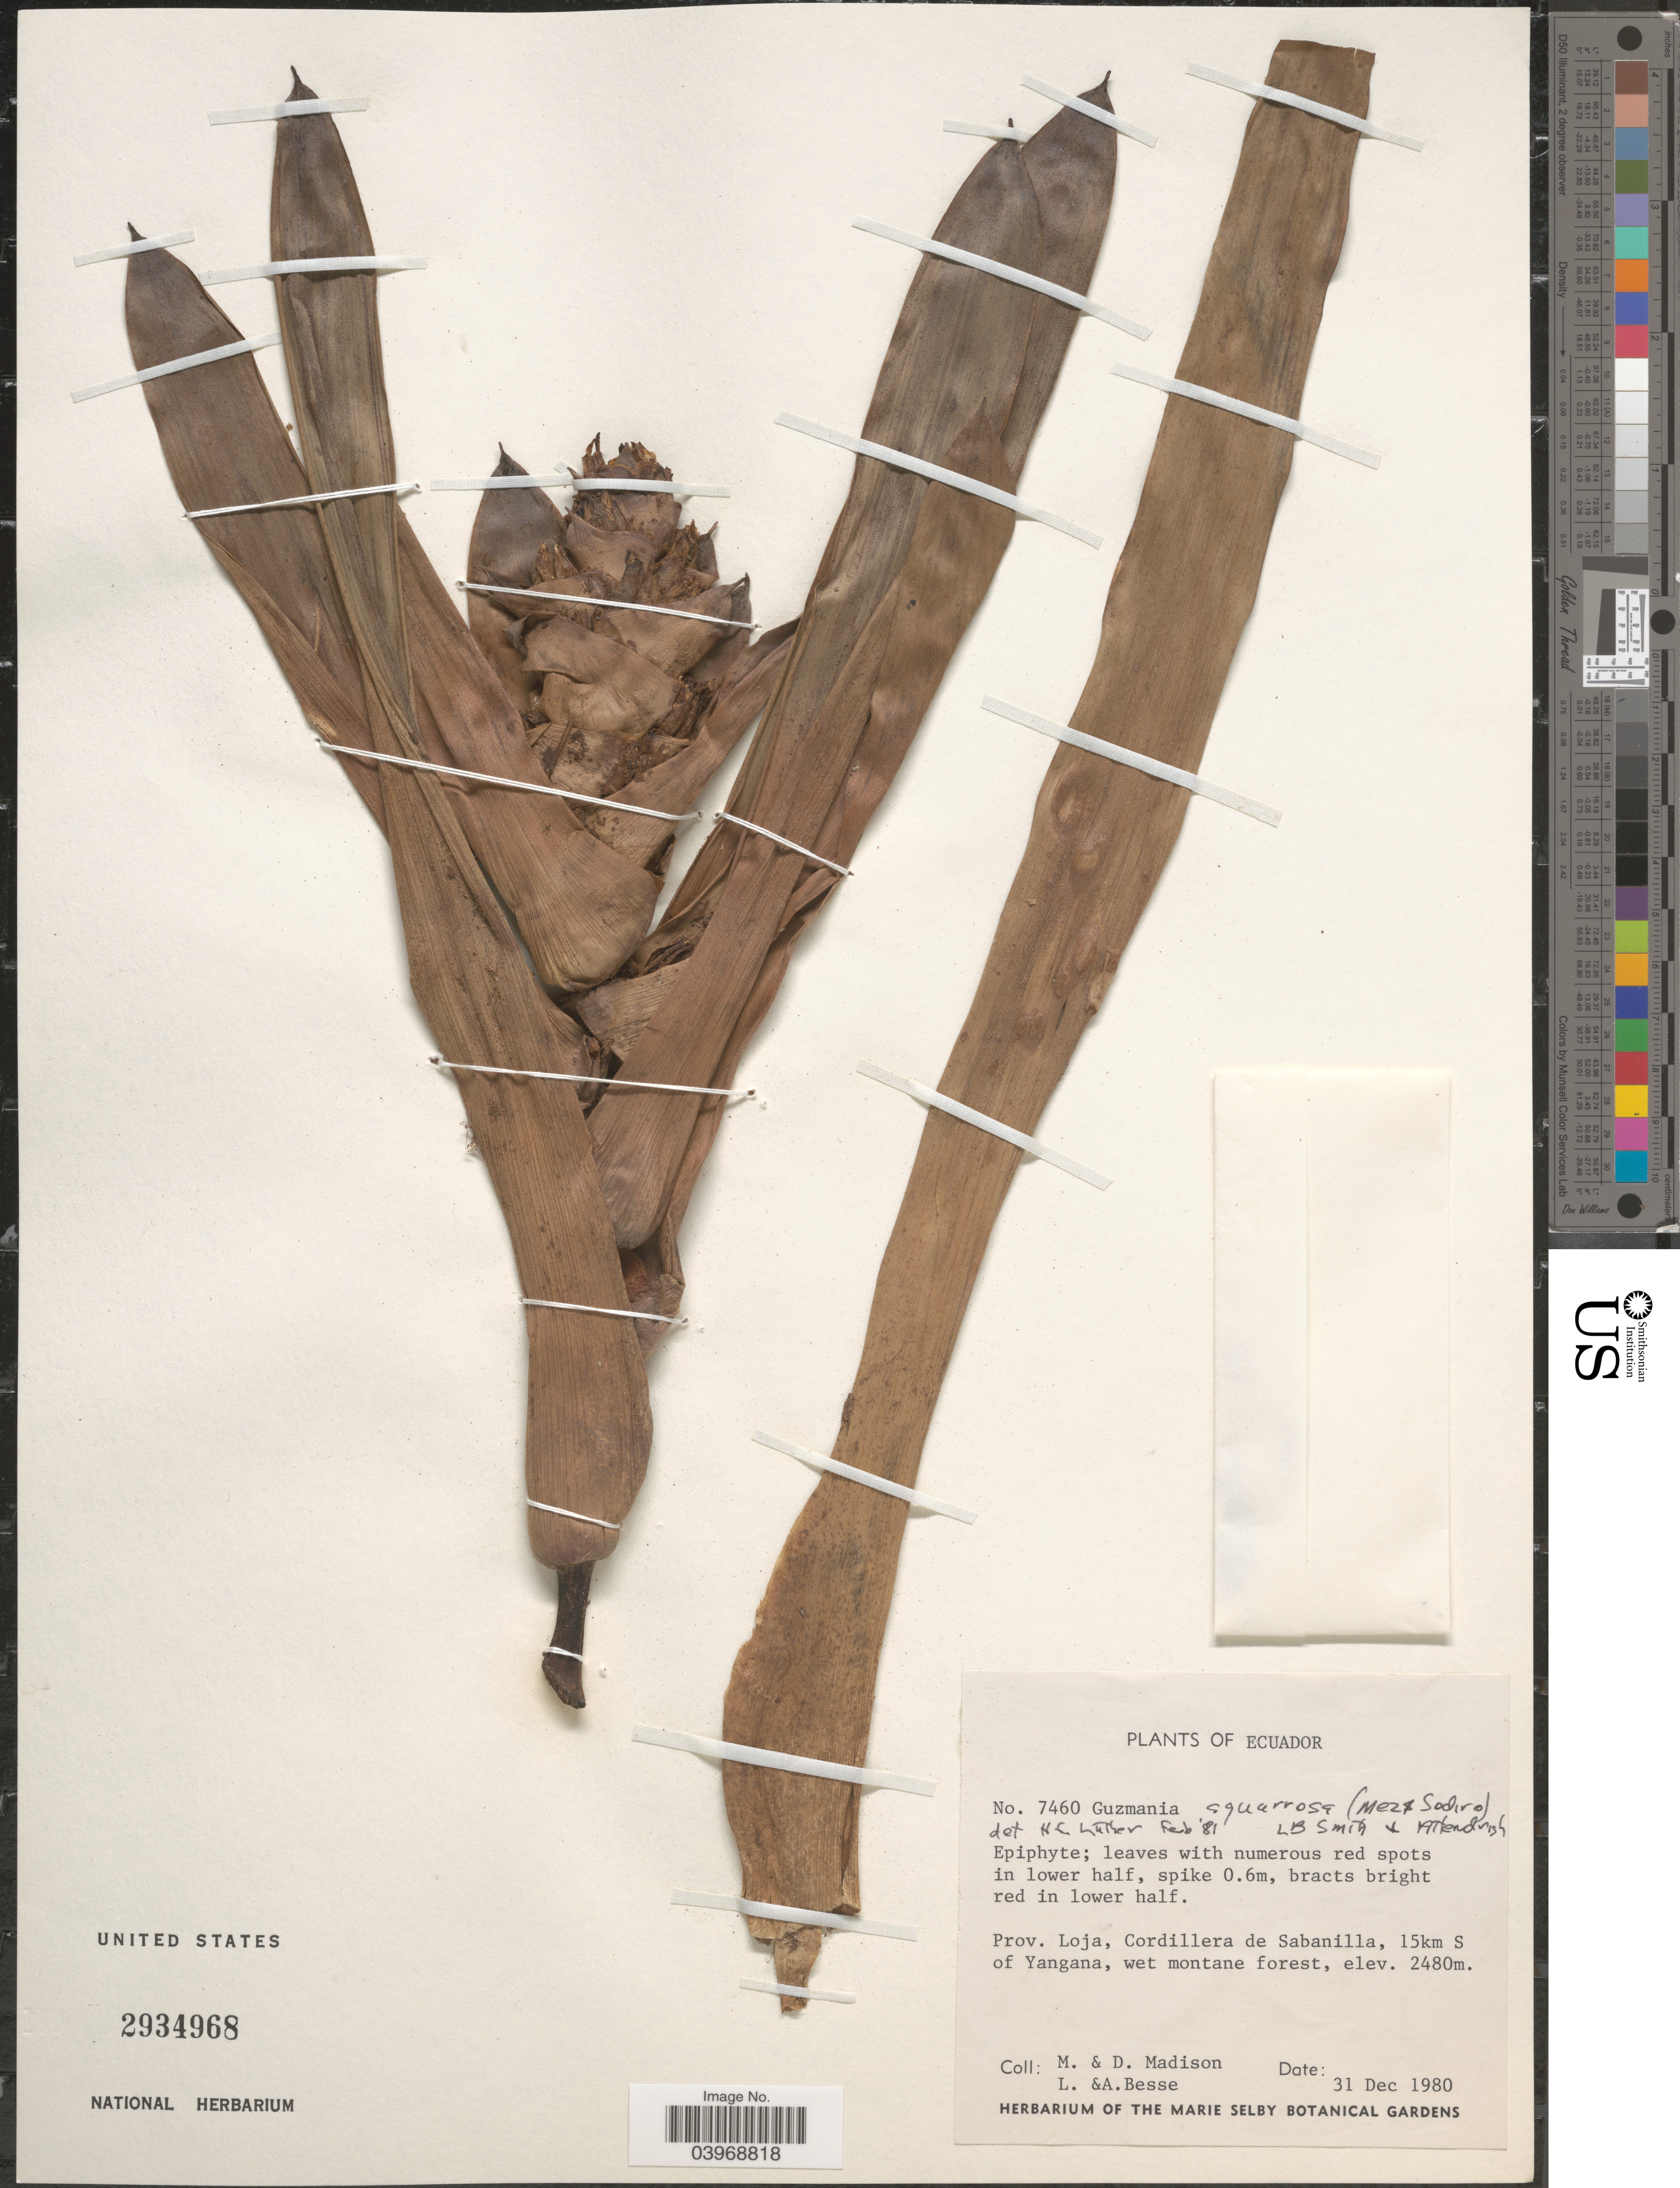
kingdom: Plantae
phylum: Tracheophyta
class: Liliopsida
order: Poales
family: Bromeliaceae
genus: Guzmania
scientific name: Guzmania squarrosa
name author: (Mez & Sodiro) L.B. Sm. & Pittendr.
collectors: M. Madison, D. Madison, L. Besse & A. Besse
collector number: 7460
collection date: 1980-12-31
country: Ecuador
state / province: Loja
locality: Cordillera de Sabanilla, 15km S of Yangana, wet montane forest.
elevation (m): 2480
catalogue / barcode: US 2934968